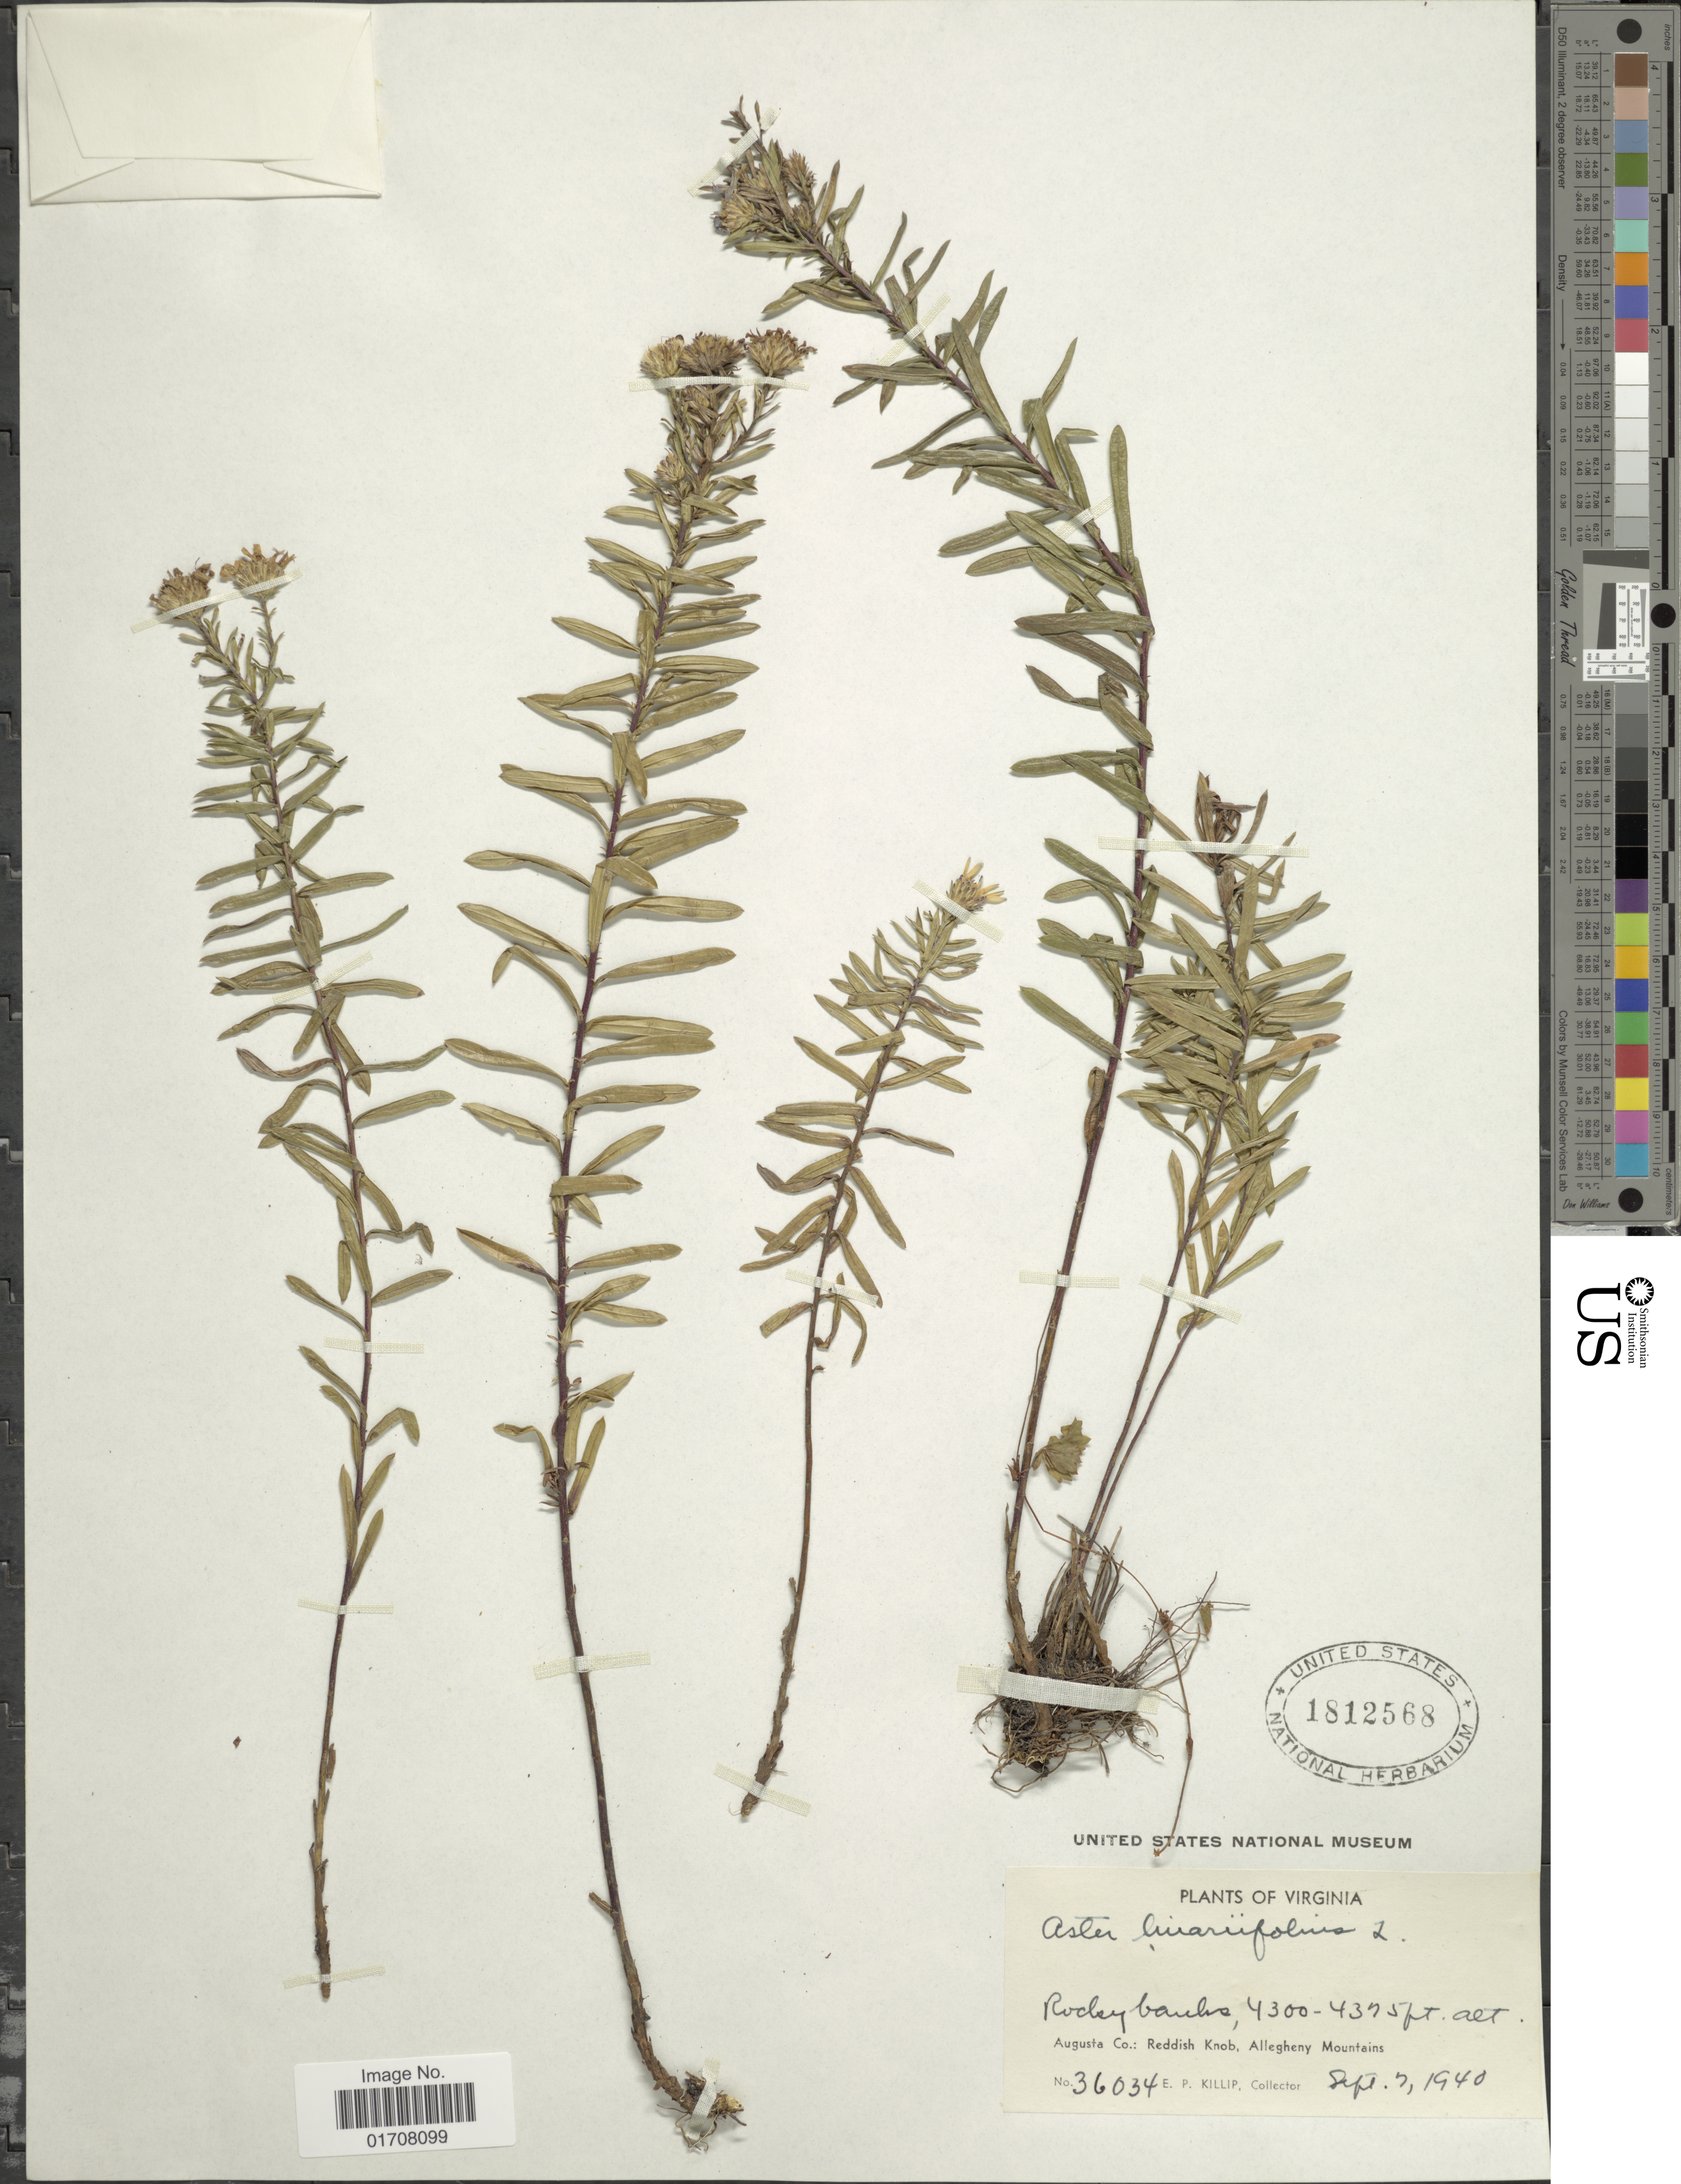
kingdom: Plantae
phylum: Tracheophyta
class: Magnoliopsida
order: Asterales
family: Asteraceae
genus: Ionactis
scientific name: Ionactis linariifolia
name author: (L.) Greene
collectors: E. P. Killip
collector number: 36034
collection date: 1940-09-07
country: United States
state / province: Virginia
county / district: Augusta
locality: Rockey banks, Augusta Co.: Reddish Knob, Allegheny Mountains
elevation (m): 1311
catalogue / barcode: US 1812568